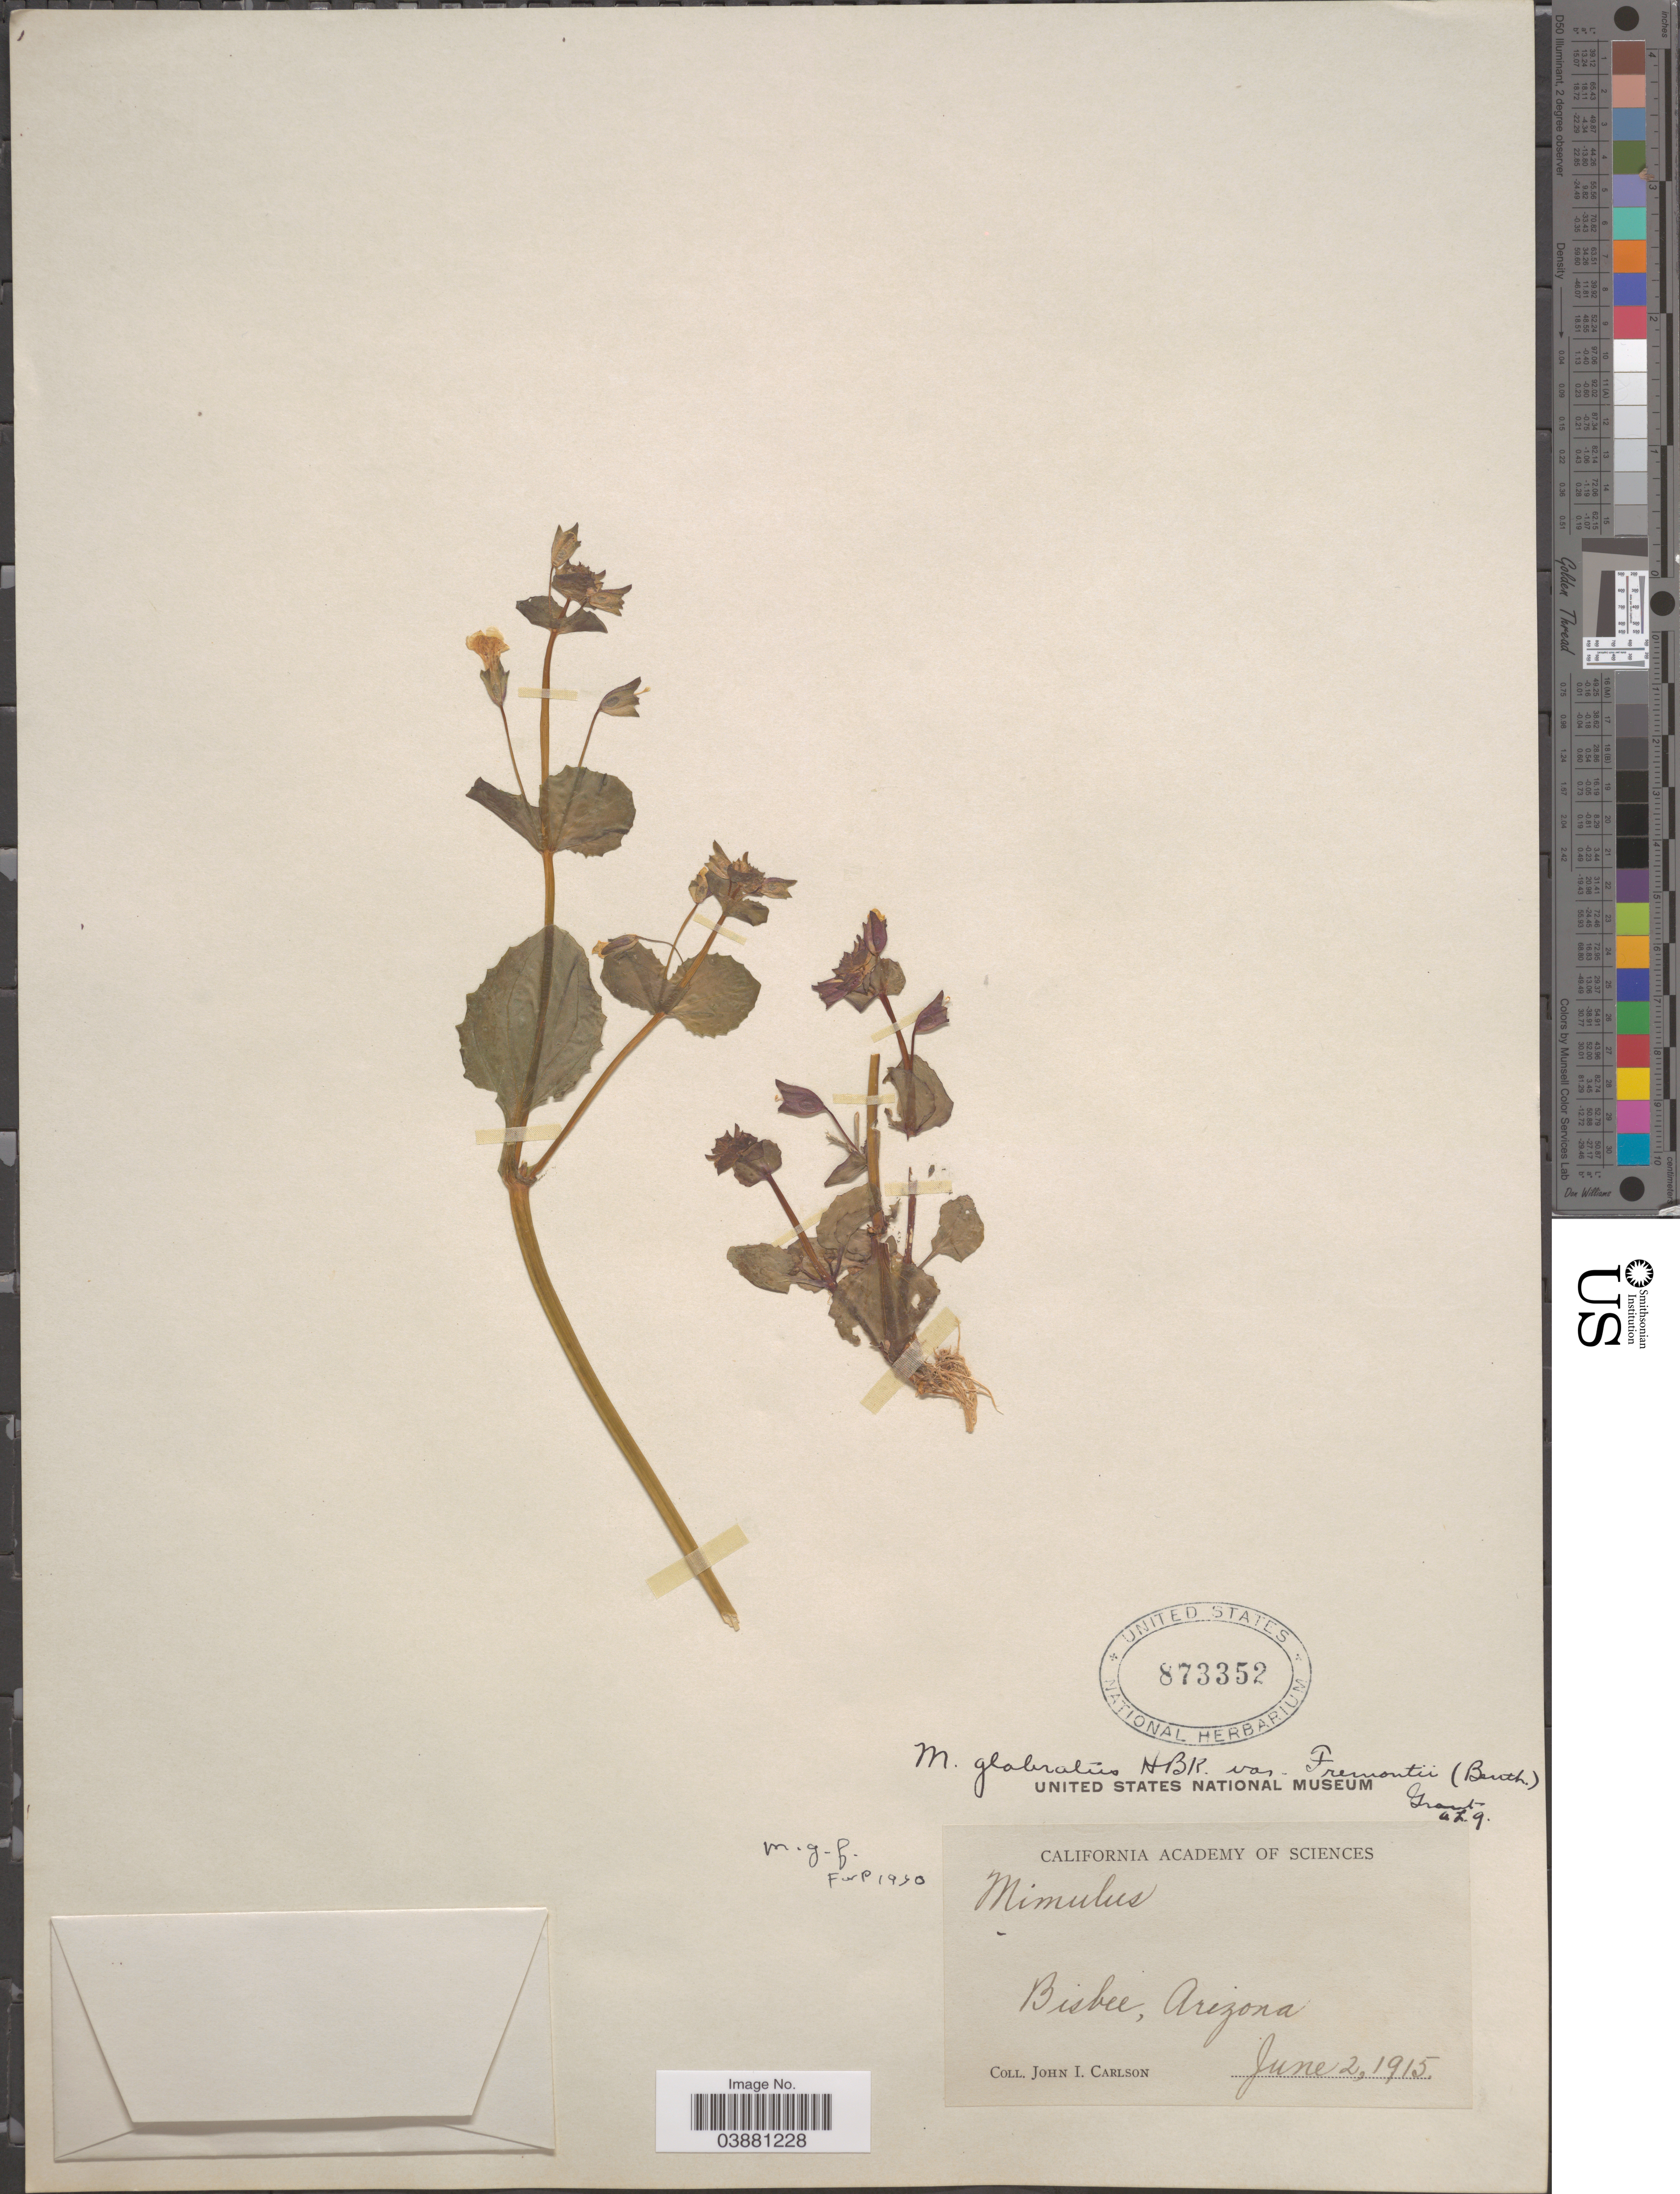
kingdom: Plantae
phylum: Tracheophyta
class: Magnoliopsida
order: Lamiales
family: Phrymaceae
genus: Mimulus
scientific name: Mimulus glabratus var. fremontii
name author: Kunth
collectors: J. Carlson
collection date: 1915-06-02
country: United States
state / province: Arizona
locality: Bisbee.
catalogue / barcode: US 873352